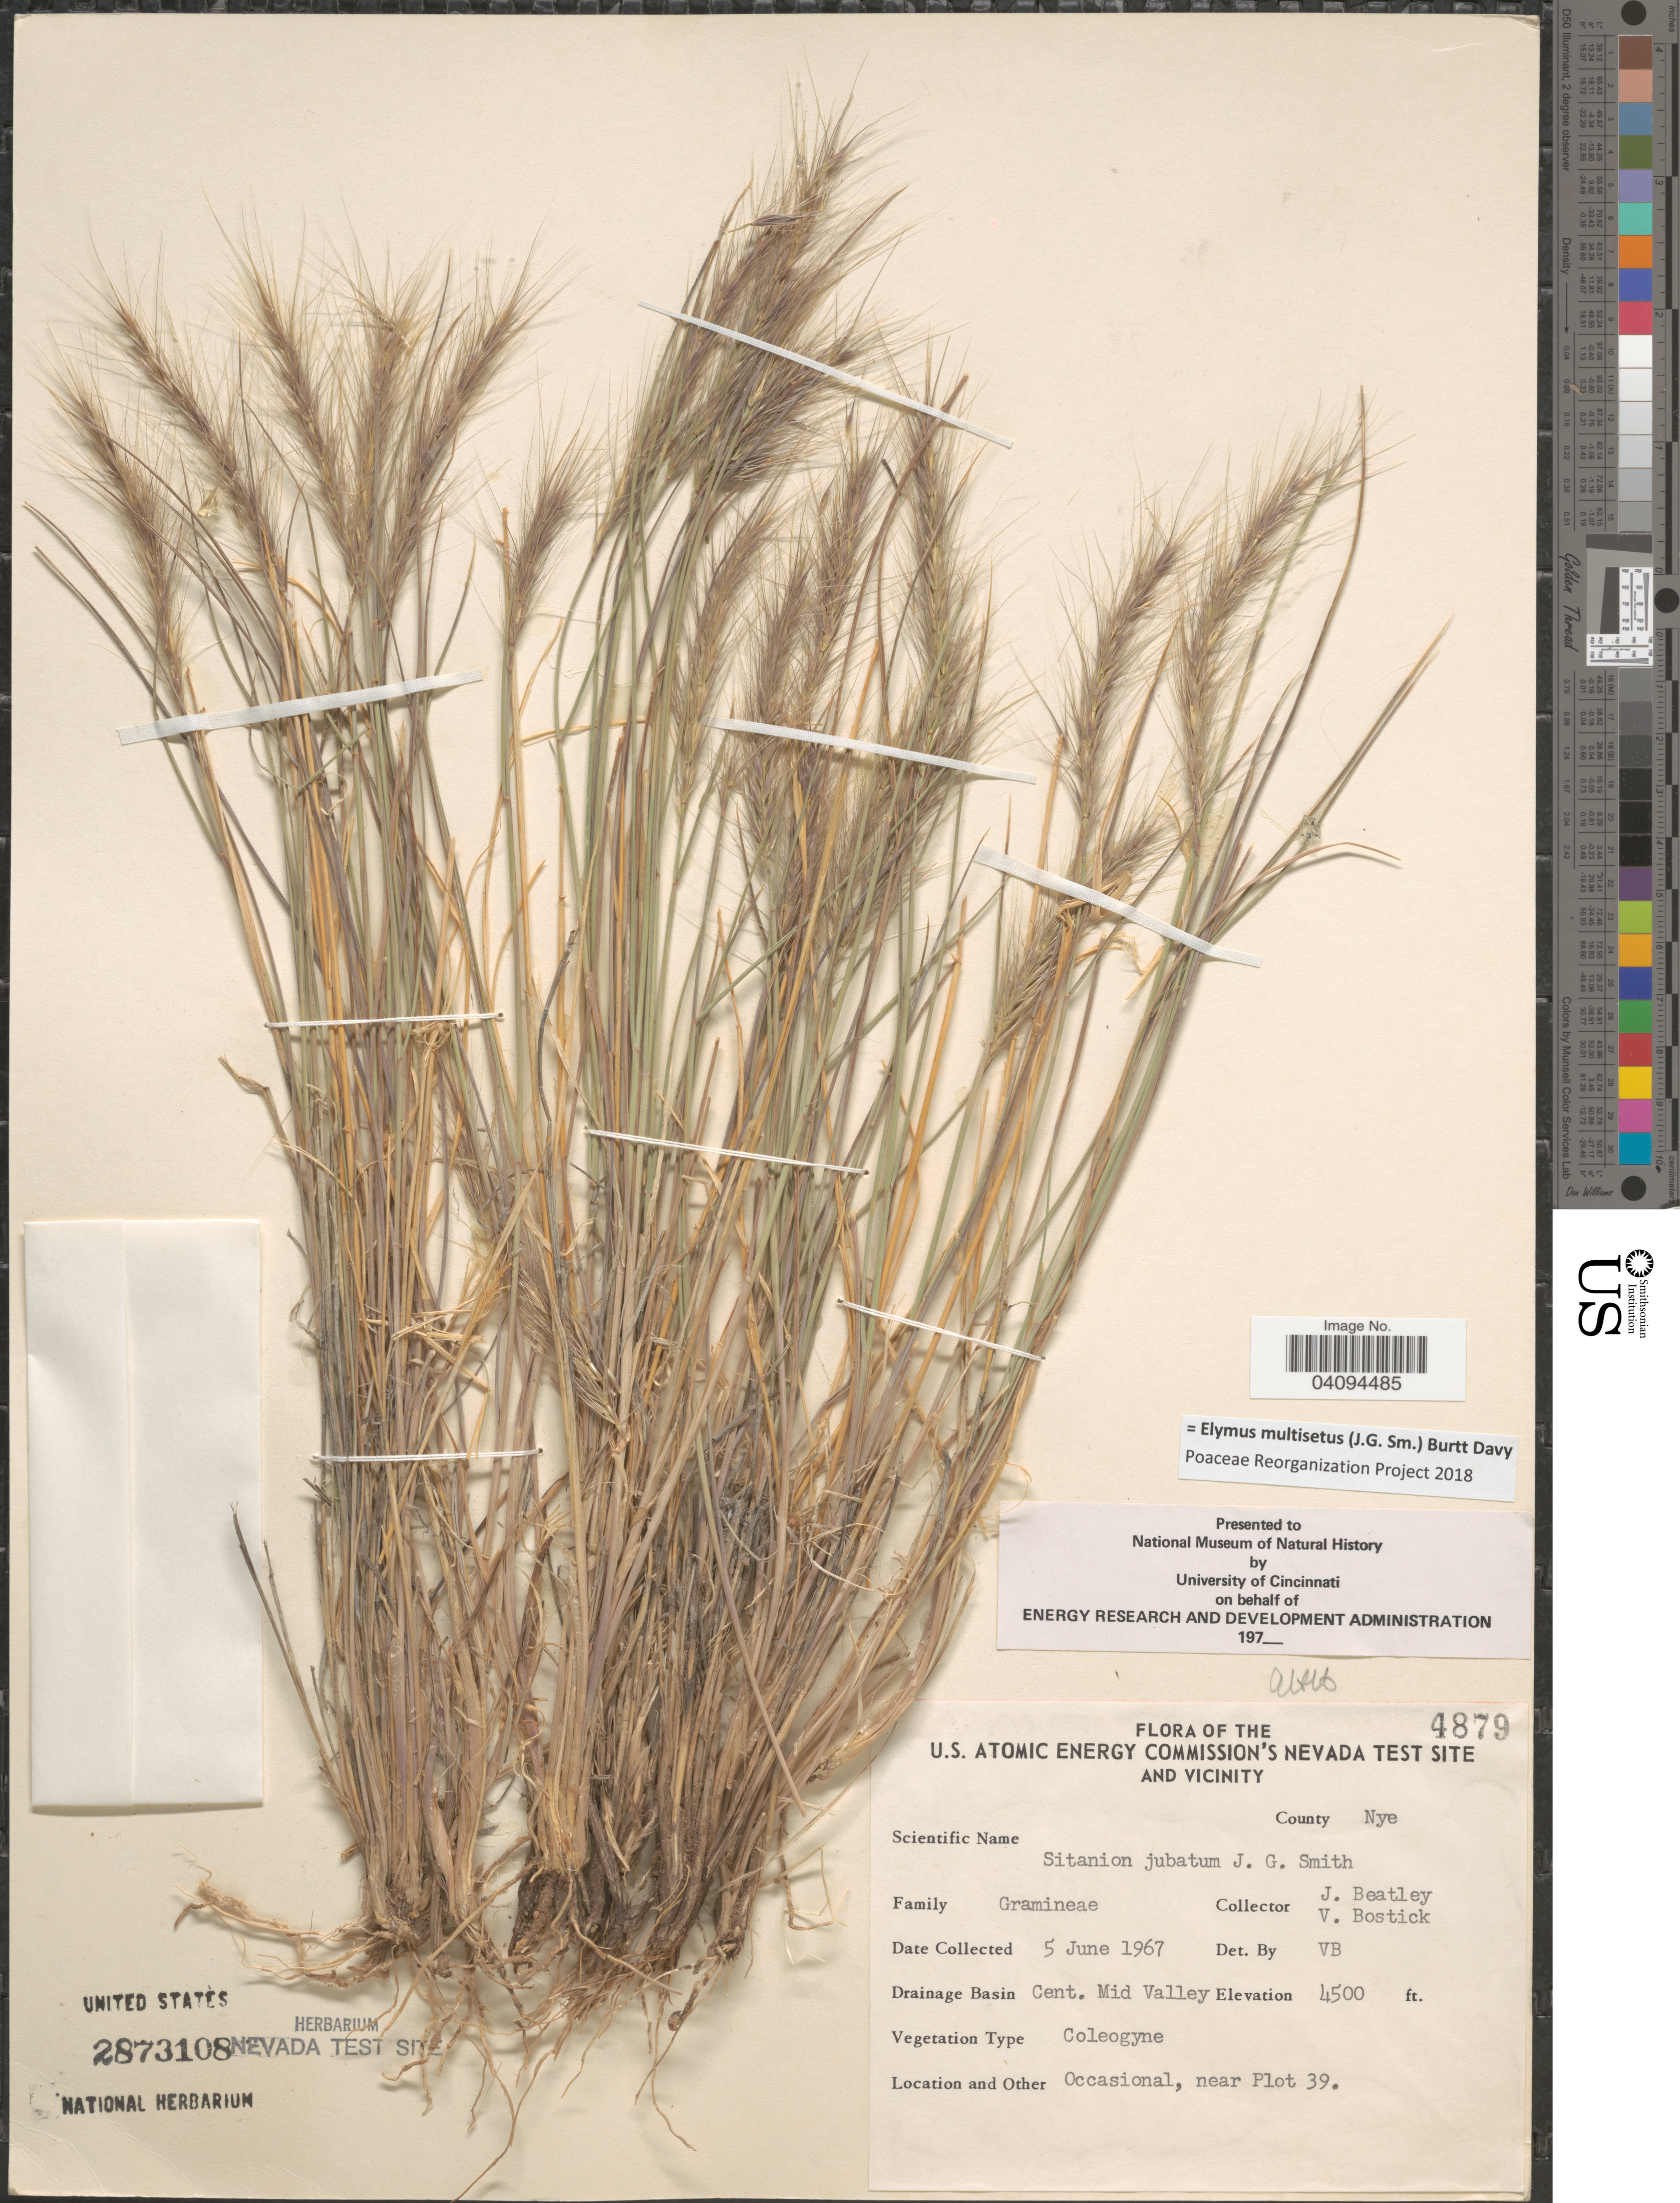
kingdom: Plantae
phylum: Tracheophyta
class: Liliopsida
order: Poales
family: Poaceae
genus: Elymus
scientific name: Elymus multisetus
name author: (J.G. Sm.) Burtt Davy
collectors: J. C. Beatley & V. Bostick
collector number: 4879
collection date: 1967-06-05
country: United States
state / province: Nevada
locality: U.S. Atomic Energy Commission's Nevada Test Site and Vicinity. County Nye. Drainage Basin: Cent. Mid Valley. Occasional, near Plot 39.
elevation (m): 1372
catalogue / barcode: US 2873108